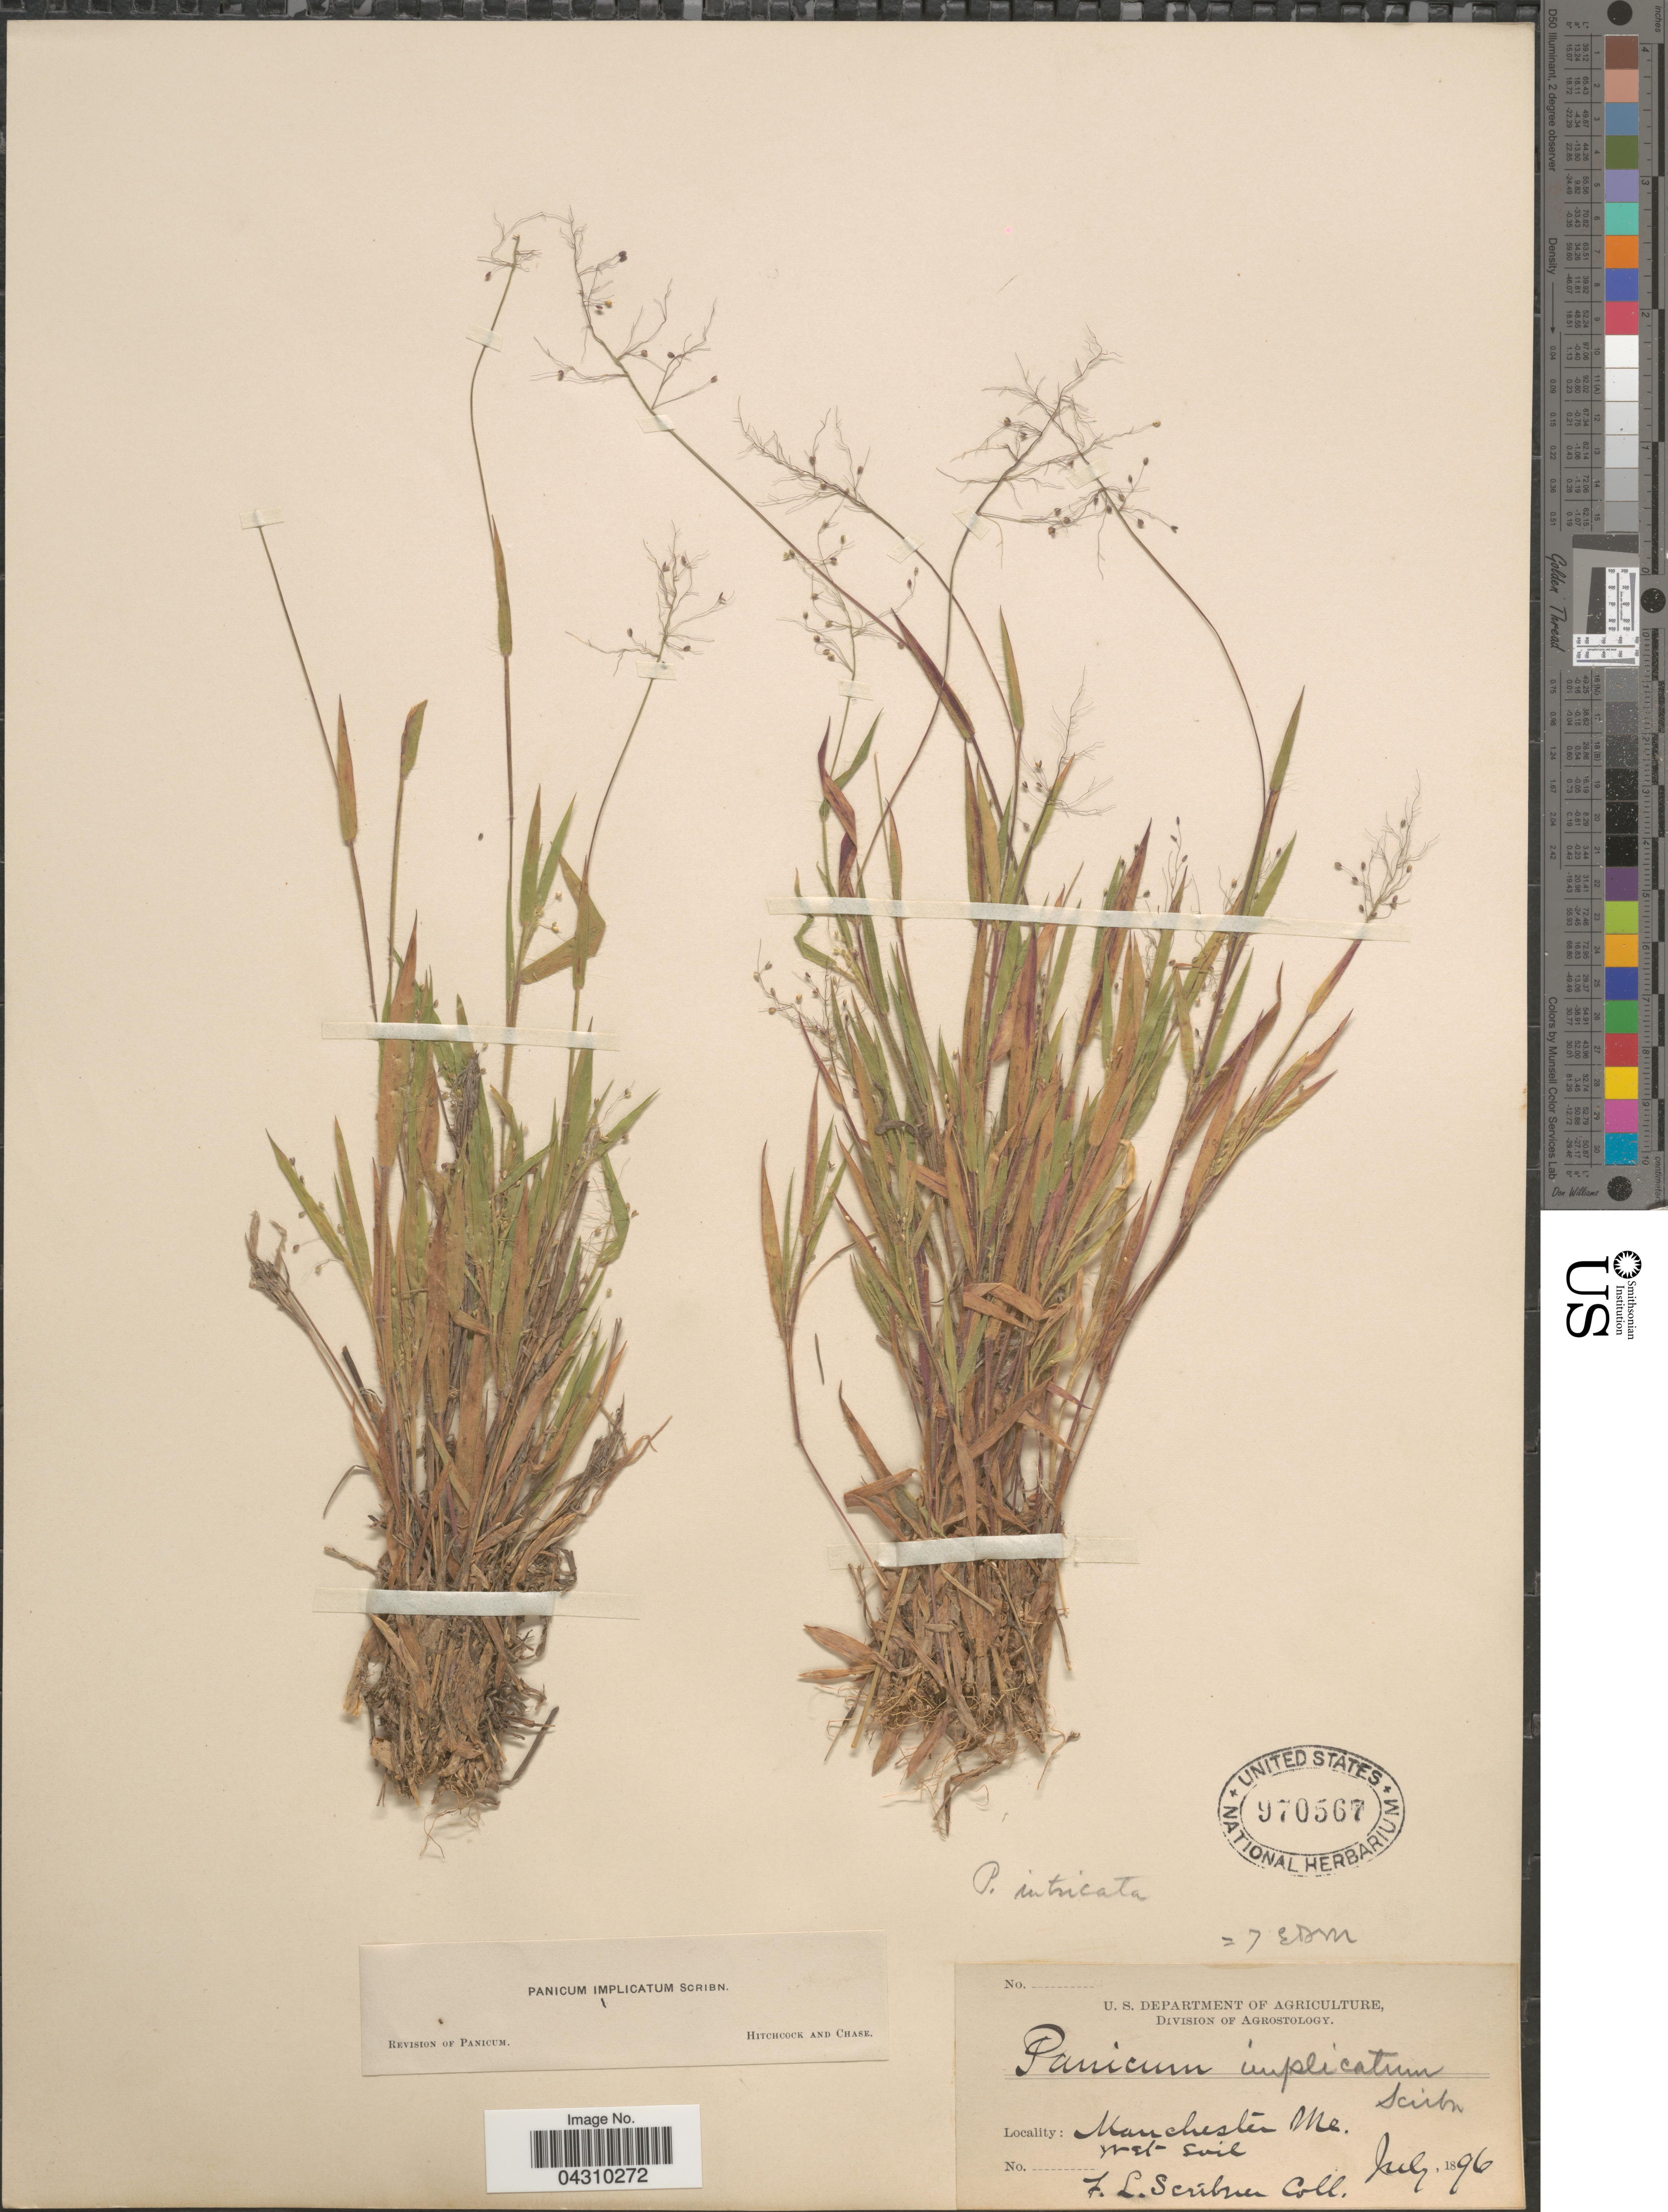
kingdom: Plantae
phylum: Tracheophyta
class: Liliopsida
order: Poales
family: Poaceae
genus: Dichanthelium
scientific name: Dichanthelium acuminatum var. acuminatum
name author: (Sw.) Gould & C.A. Clark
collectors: F. L. Scribner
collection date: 1896-07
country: United States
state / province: Maine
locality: Manchester.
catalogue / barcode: US 970567